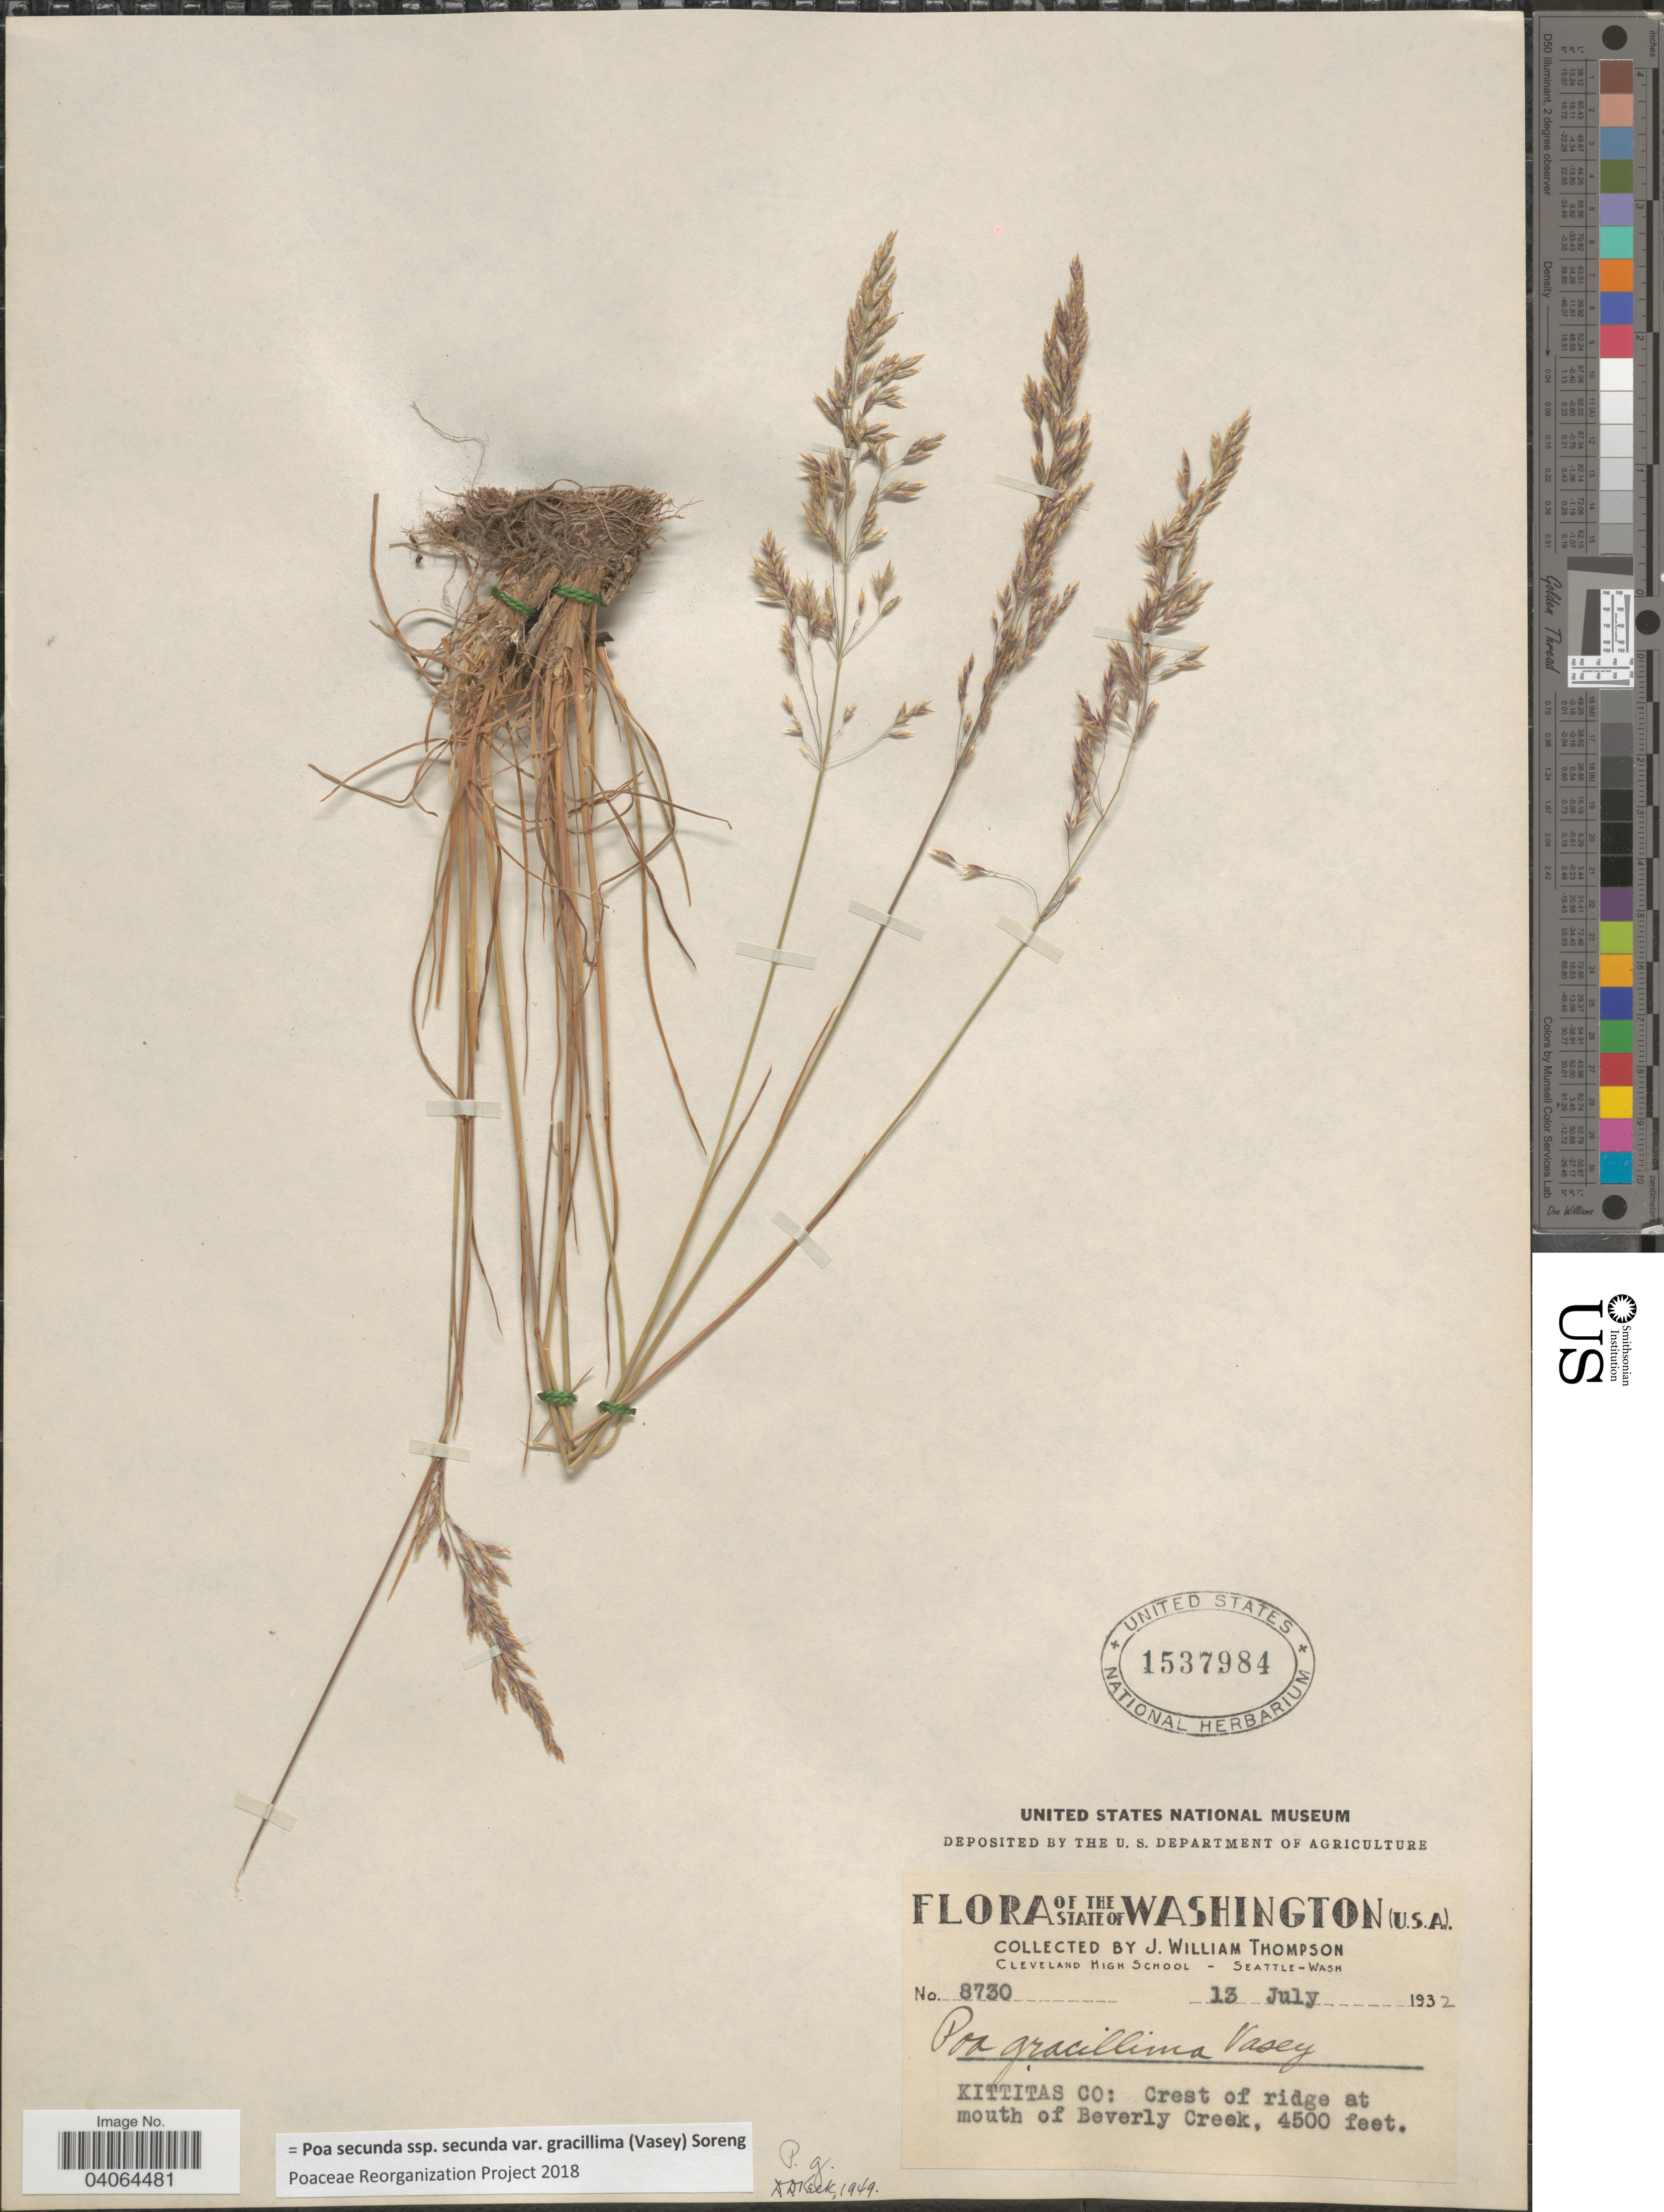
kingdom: Plantae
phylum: Tracheophyta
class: Liliopsida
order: Poales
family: Poaceae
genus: Poa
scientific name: Poa secunda subsp. secunda var. gracillima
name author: (Vasey) Soreng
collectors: J. W. Thompson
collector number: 8730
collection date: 1932-07-13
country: United States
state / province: Washington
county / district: Kittitas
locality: Kittitas Co: Crest of ridge at mouth of Beverly Creek.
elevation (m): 1372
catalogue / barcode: US 1537984